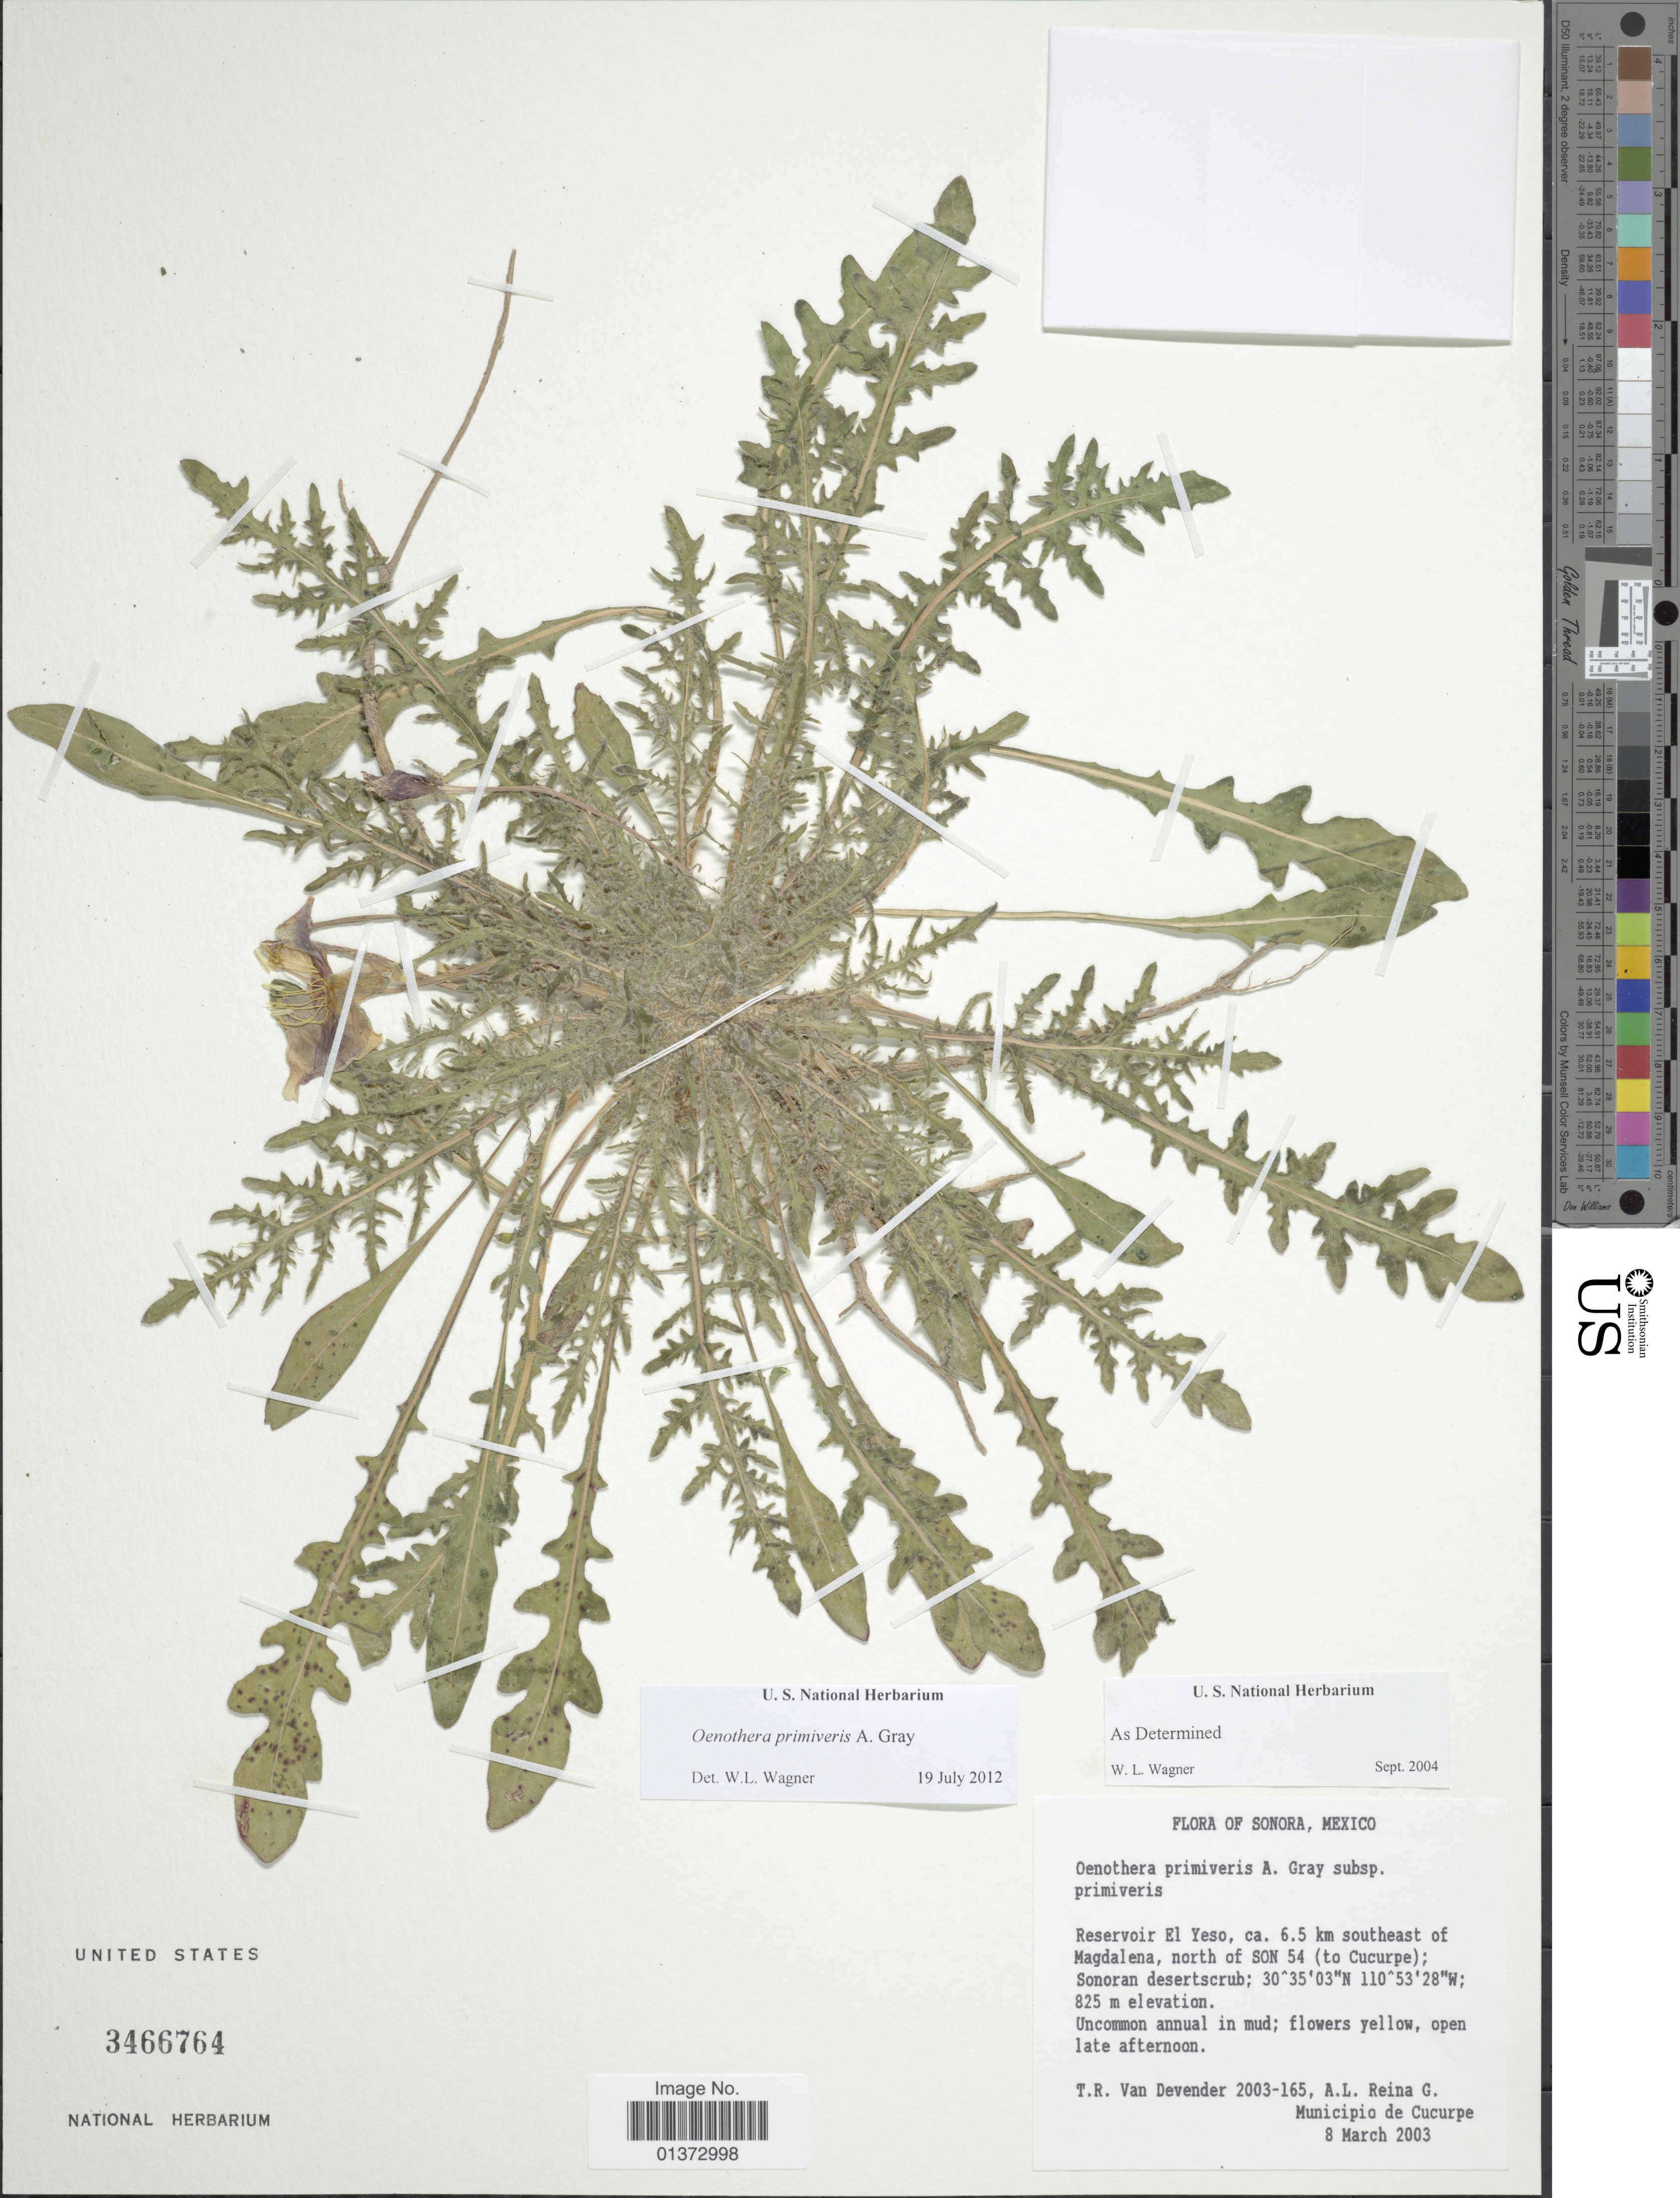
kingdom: Plantae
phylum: Tracheophyta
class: Magnoliopsida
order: Myrtales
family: Onagraceae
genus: Oenothera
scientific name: Oenothera primiveris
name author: A. Gray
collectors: T. R. Van Devender & A. L. Reina G.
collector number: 2003-165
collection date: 2003-03-08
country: Mexico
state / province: Sonora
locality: Reservoir El Yeso, ca. 6.5 km southeast of Magdalena, north of SON (to Cucurpe)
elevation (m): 825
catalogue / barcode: US 3466764